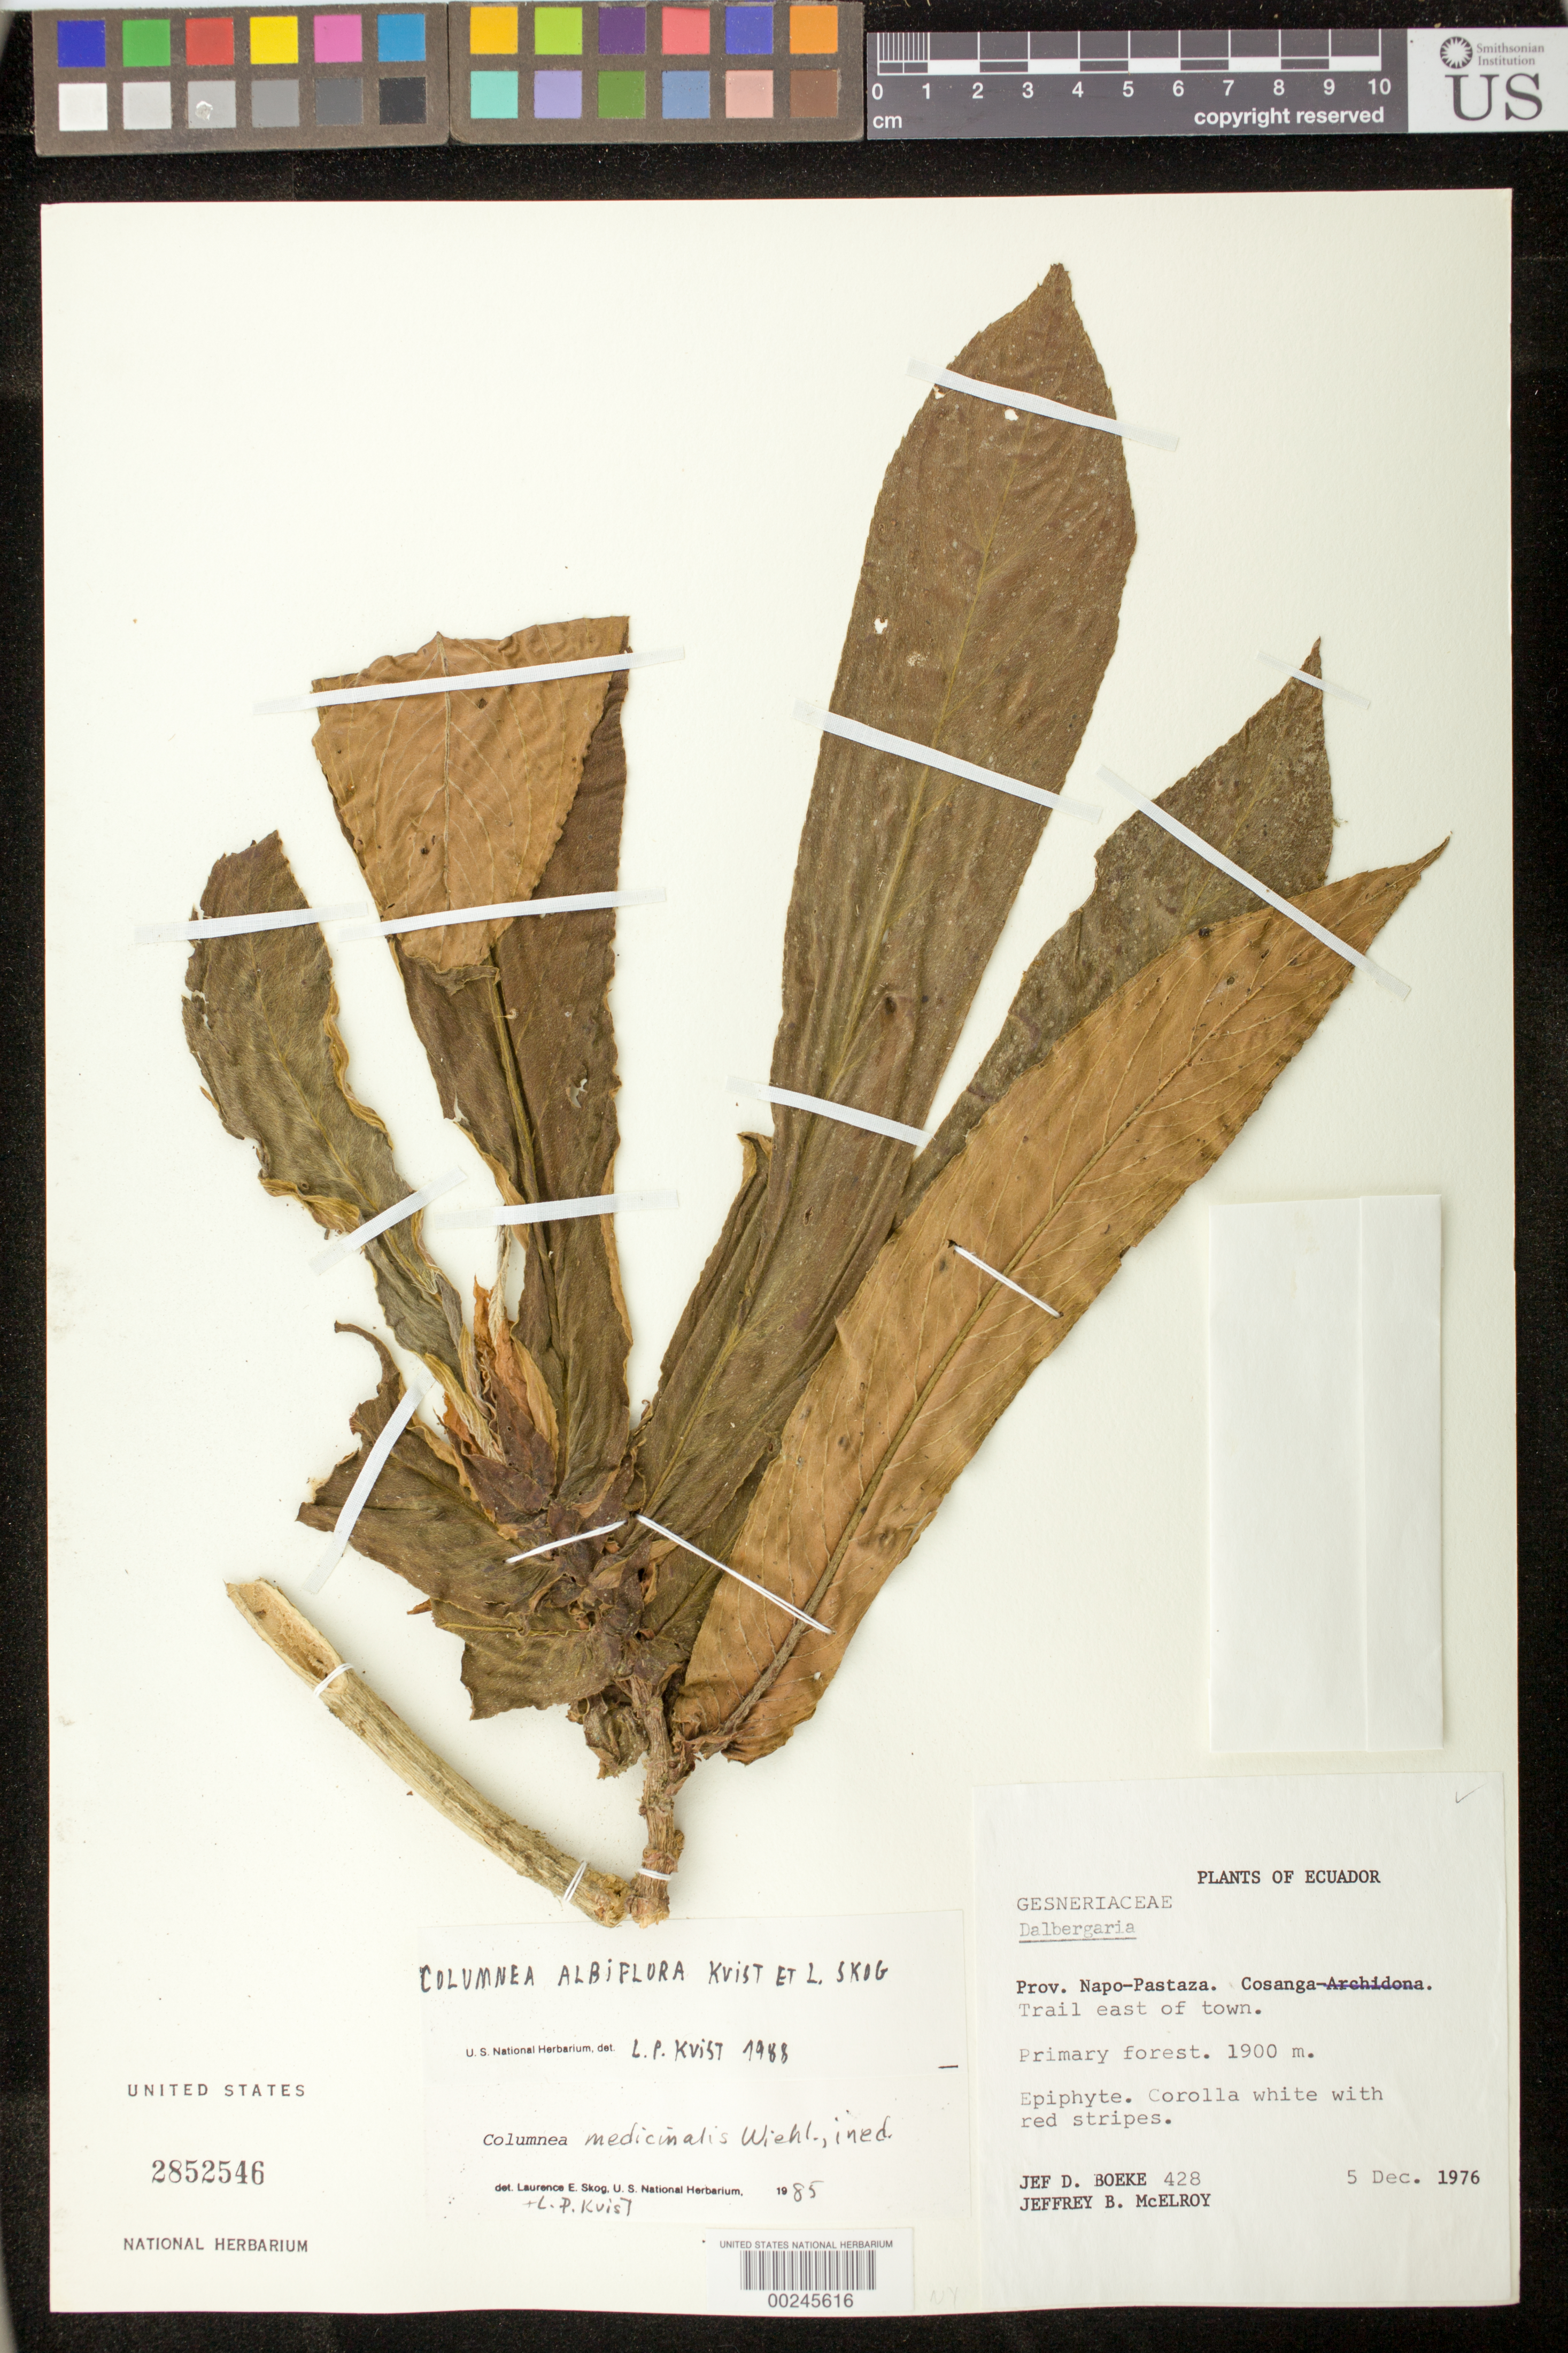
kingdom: Plantae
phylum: Tracheophyta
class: Magnoliopsida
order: Lamiales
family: Gesneriaceae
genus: Columnea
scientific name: Columnea albiflora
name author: L.P. Kvist & L.E. Skog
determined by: Clark, J. L., (SEL), The Marie Selby Botanical Garden (UNITED STATES)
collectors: J. D. Boeke & J. B. McElroy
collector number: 428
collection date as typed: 05 Dec 1976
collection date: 1976-12-05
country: Ecuador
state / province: Napo / Pastaza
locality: Cosanga, trail E of town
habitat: Primary forest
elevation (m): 1900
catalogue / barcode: US 2852546